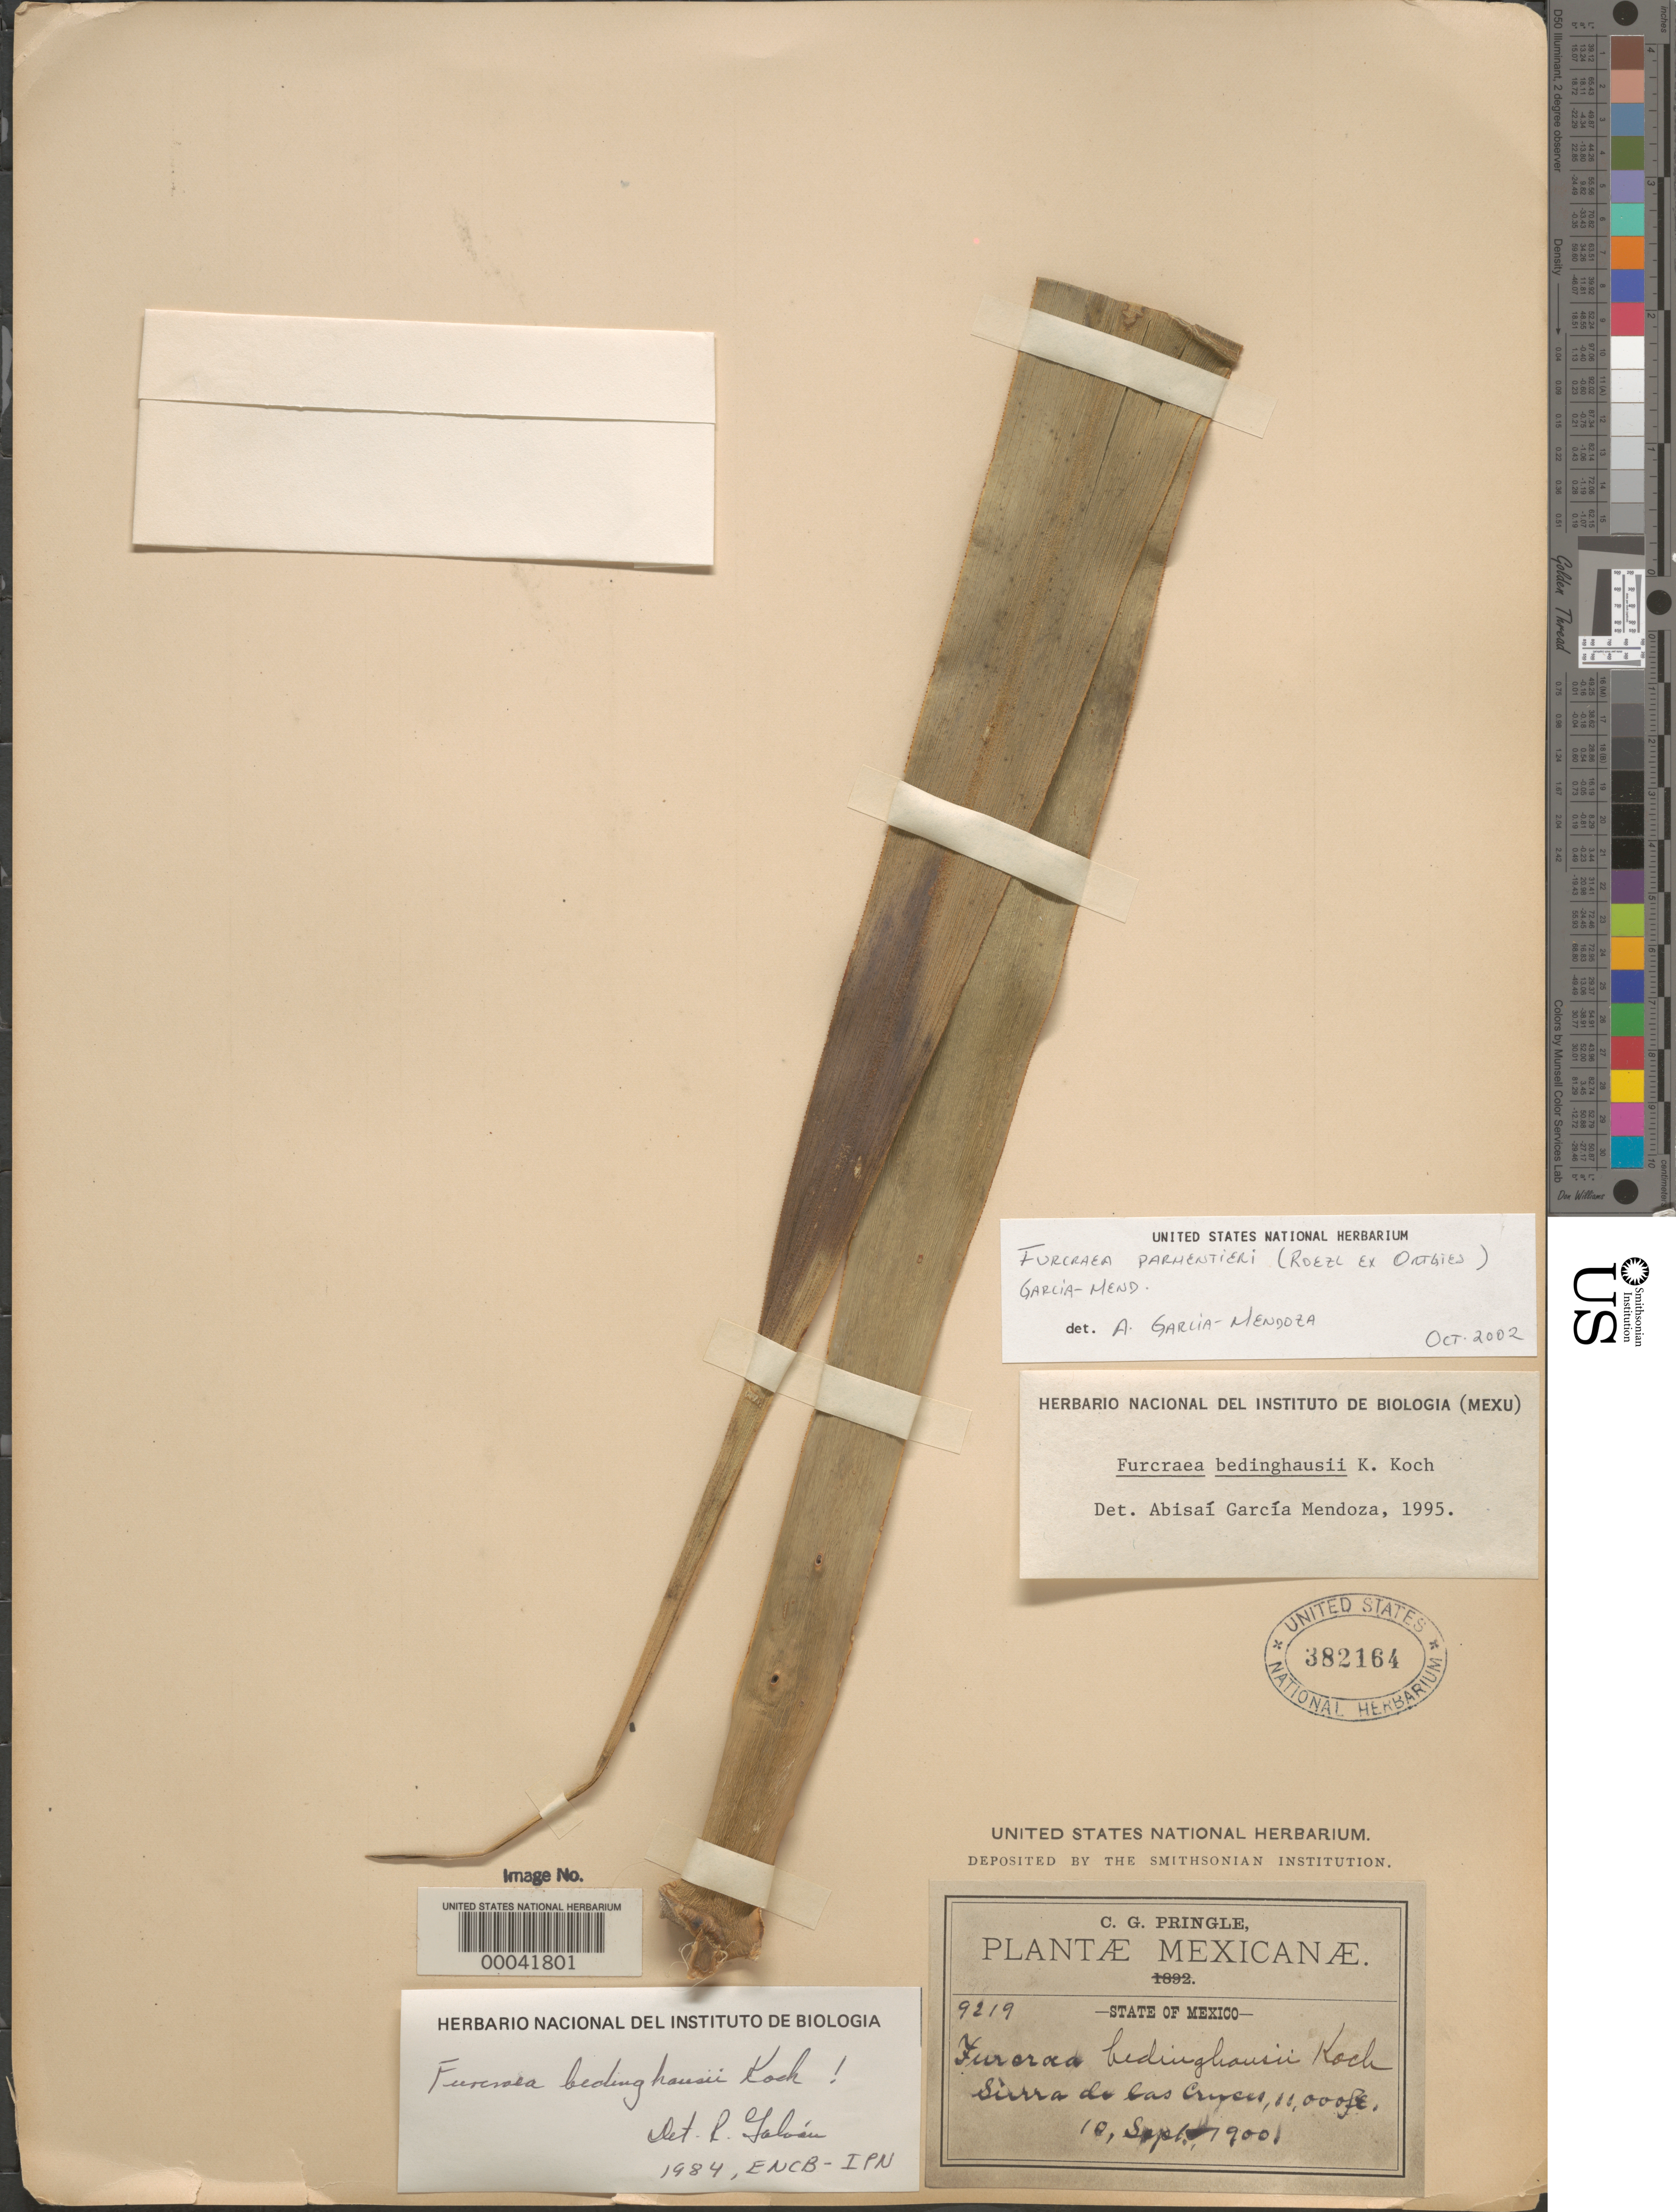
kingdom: Plantae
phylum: Tracheophyta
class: Liliopsida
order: Asparagales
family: Asparagaceae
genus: Furcraea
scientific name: Furcraea parmentieri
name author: (Roezl) García-Mend.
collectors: C. G. Pringle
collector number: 9219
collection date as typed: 10 Sep 1900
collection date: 1900-09-10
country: Mexico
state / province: México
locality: Sierra de Las Cruces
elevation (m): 3353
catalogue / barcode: US 382164